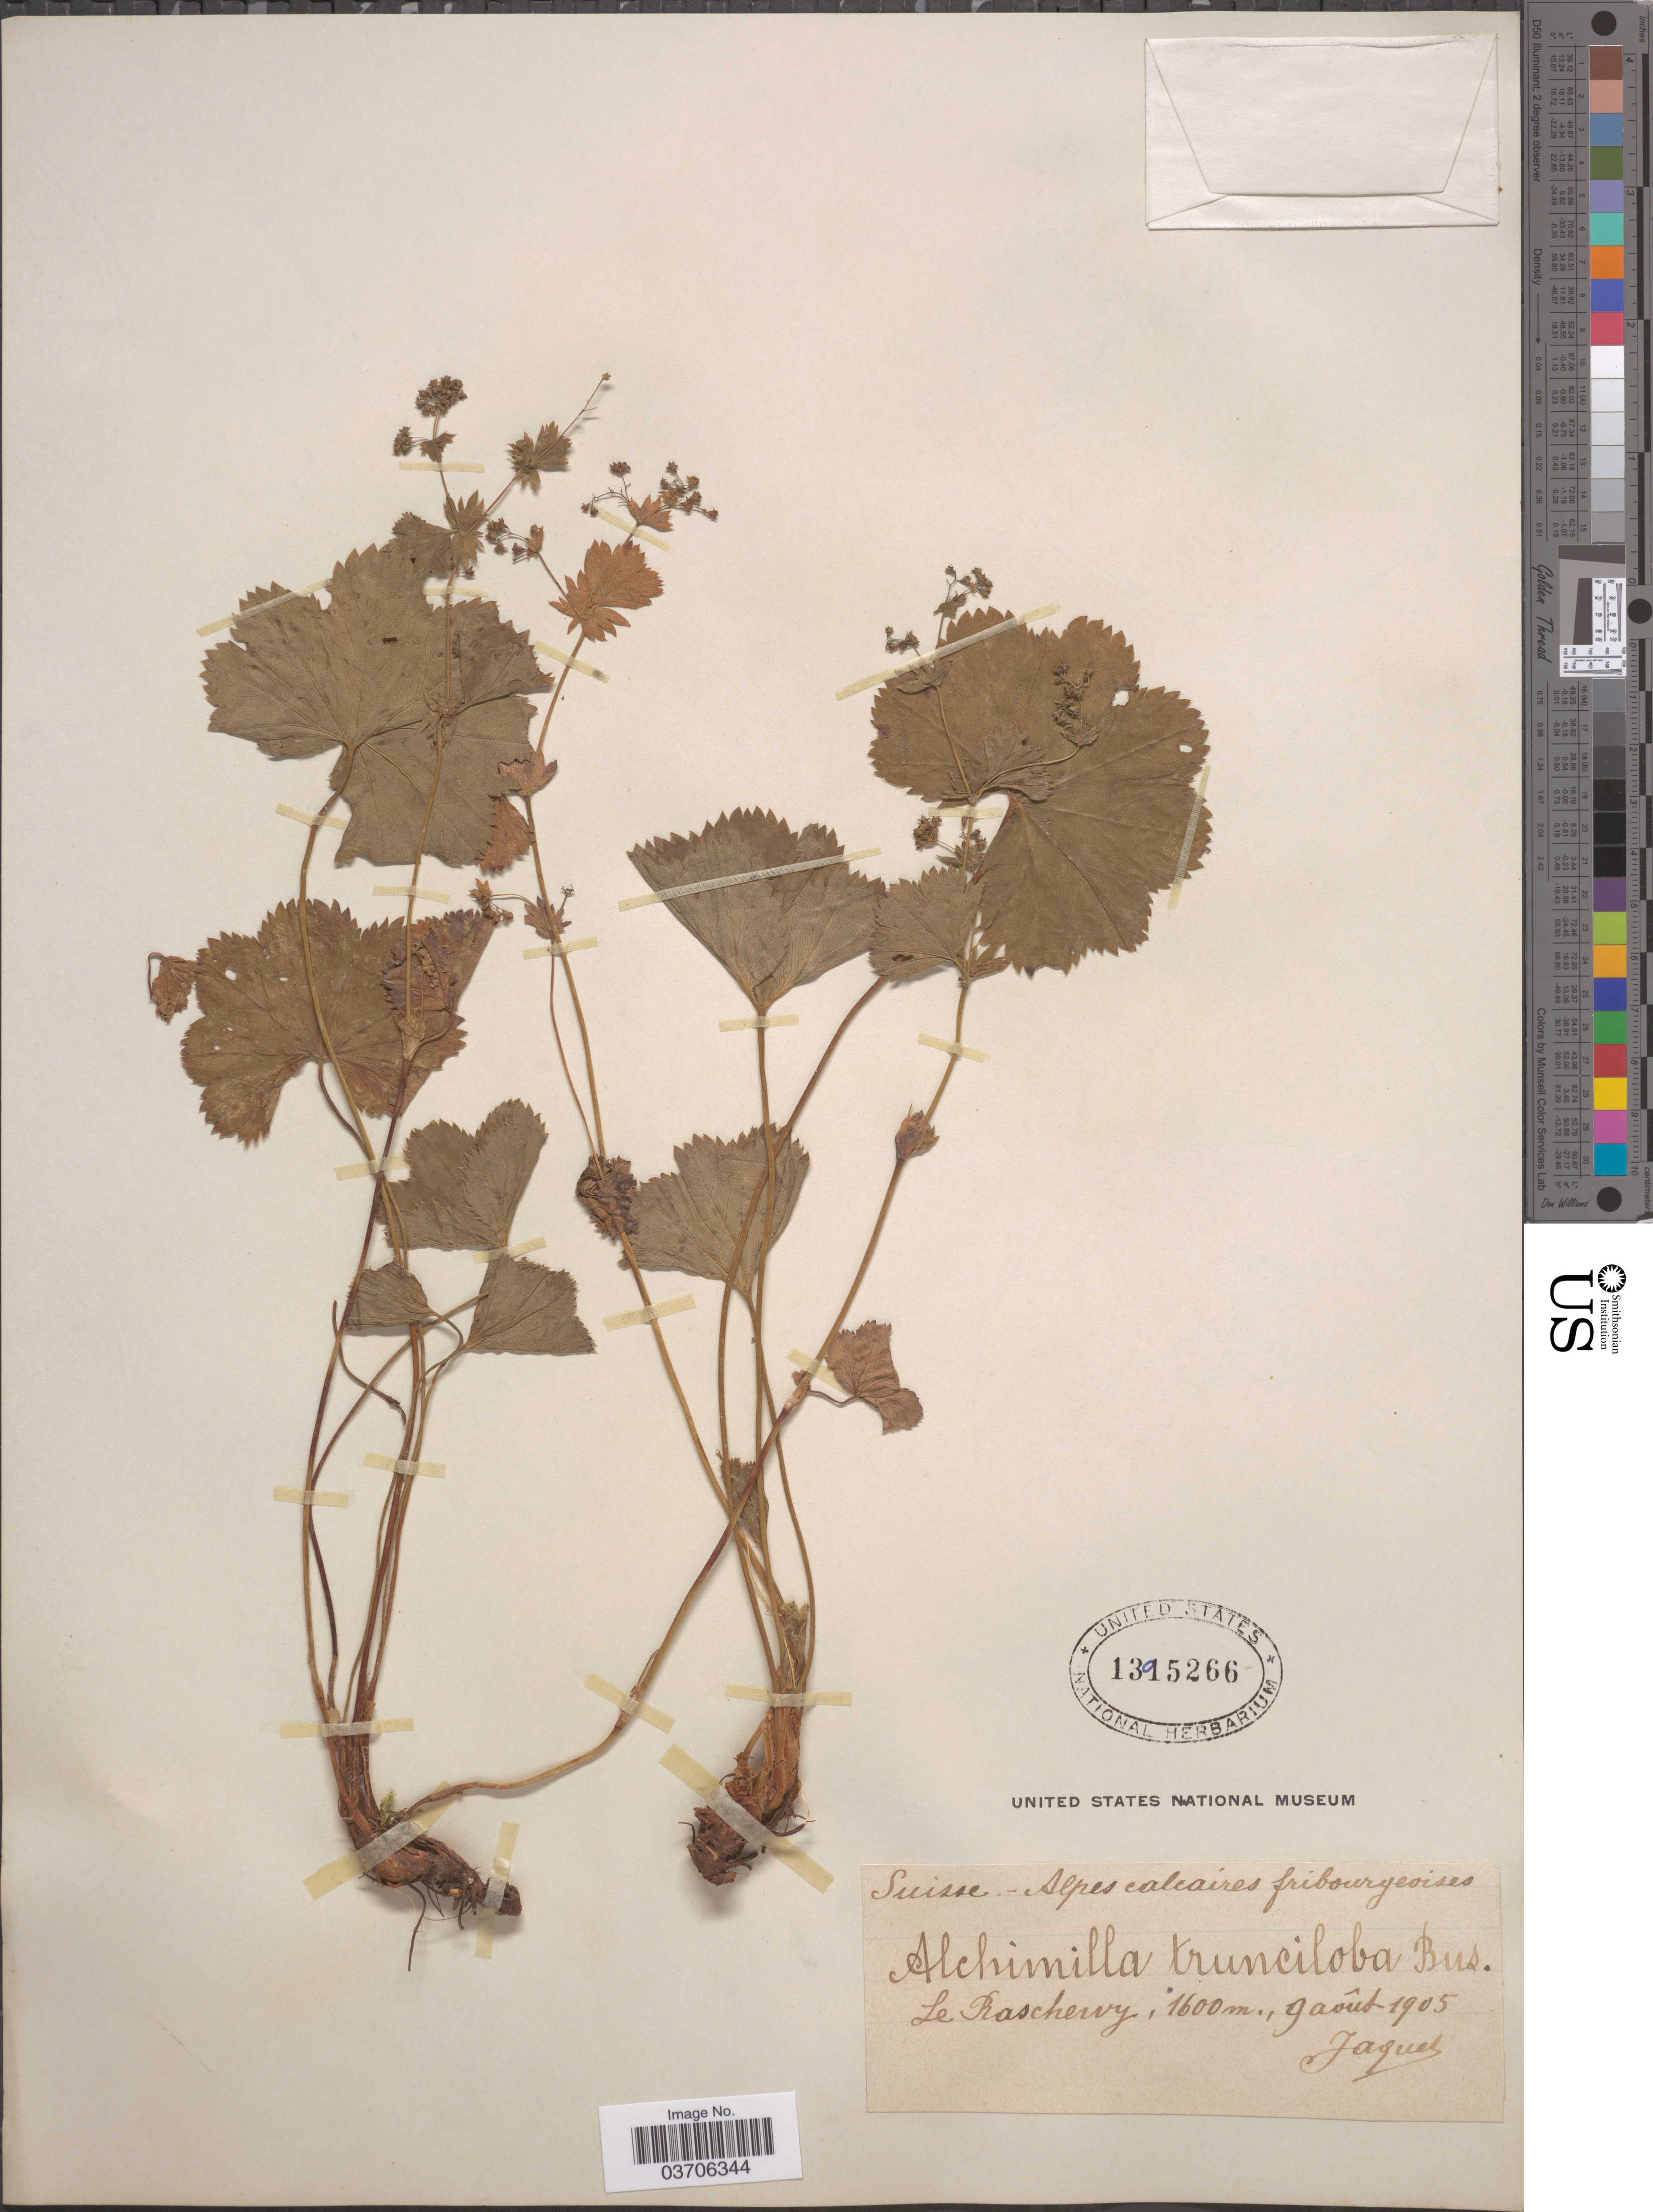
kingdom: Plantae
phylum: Tracheophyta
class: Magnoliopsida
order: Rosales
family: Rosaceae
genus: Alchemilla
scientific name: Alchemilla trunciloba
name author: Buser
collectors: -. Jaquet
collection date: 1905-08-09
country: Switzerland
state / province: Fribourg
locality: Suisse-Alpes calcaires fribourgeoises. Le Raschervy.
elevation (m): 1600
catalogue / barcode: US 1395266